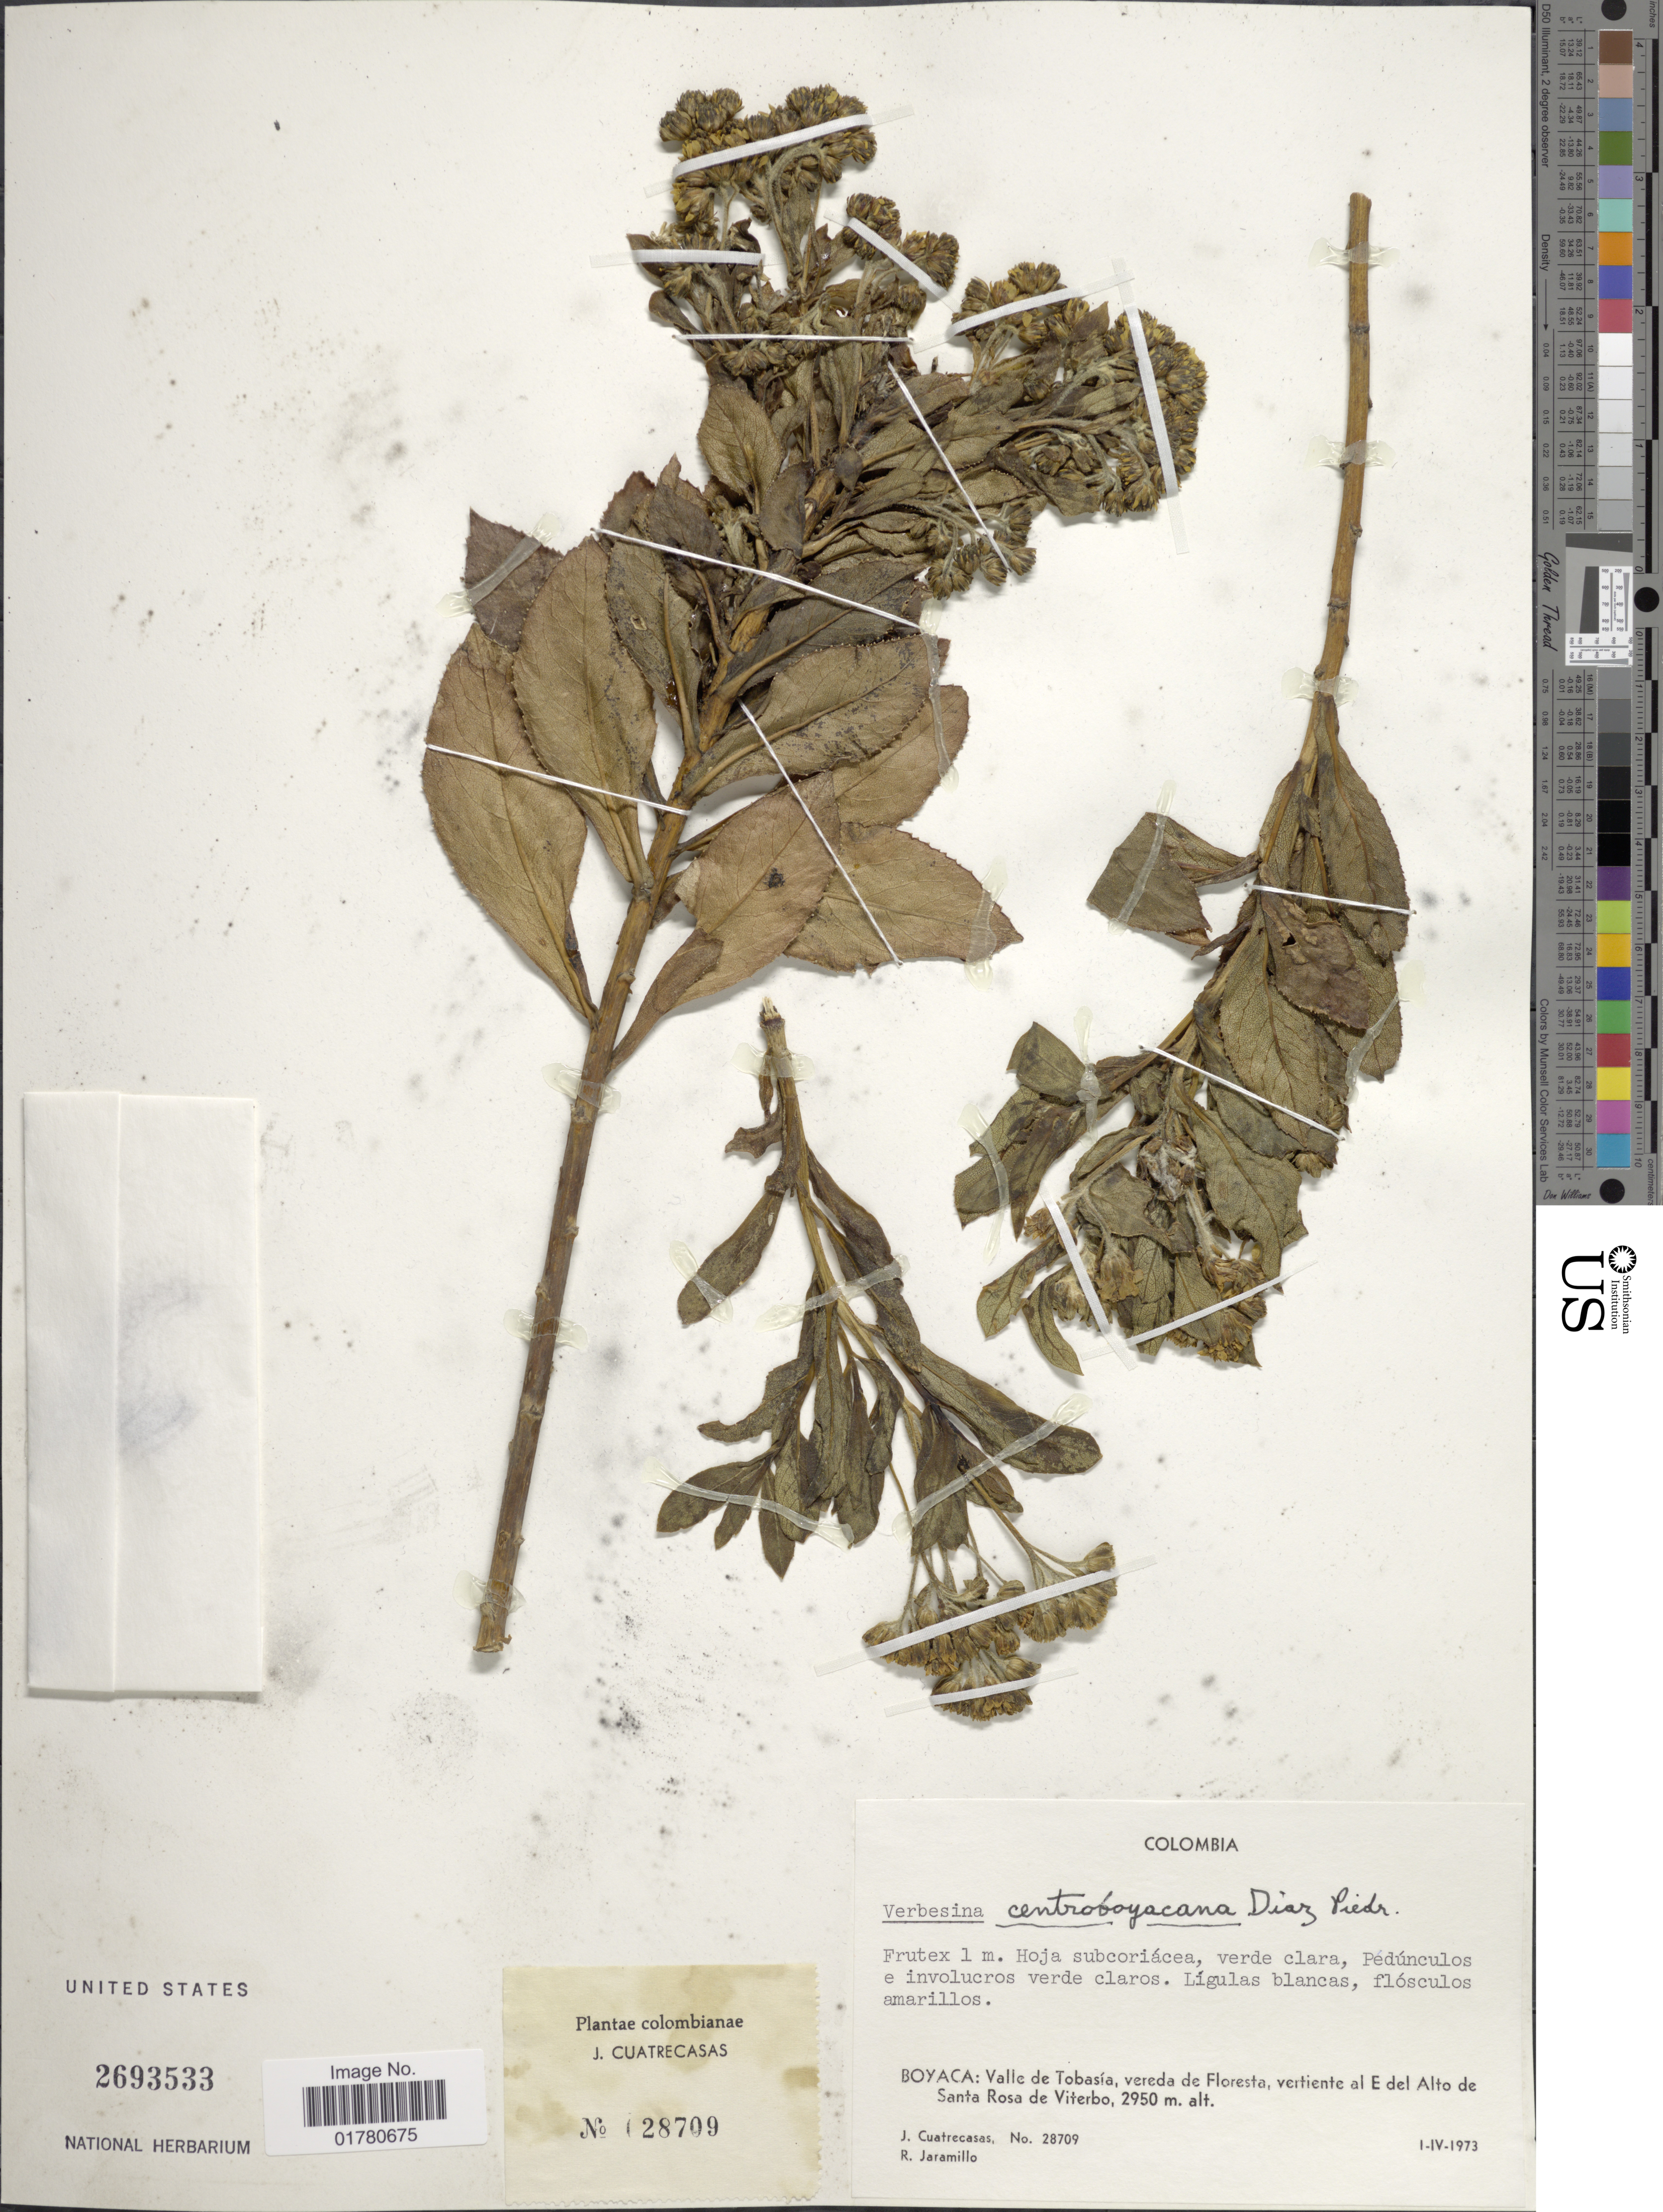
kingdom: Plantae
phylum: Tracheophyta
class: Magnoliopsida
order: Asterales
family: Asteraceae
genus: Verbesina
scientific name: Verbesina centroboyacana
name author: S. Díaz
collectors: J. Cuatrecasas & R. Jaramillo M.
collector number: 28709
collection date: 1973-04-01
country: Colombia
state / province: Boyacá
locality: Valle de Tobasía, vereda de Floresta, vertiente al E del Alto de Santa Rosa de Viterbo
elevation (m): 2950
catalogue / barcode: US 2693533